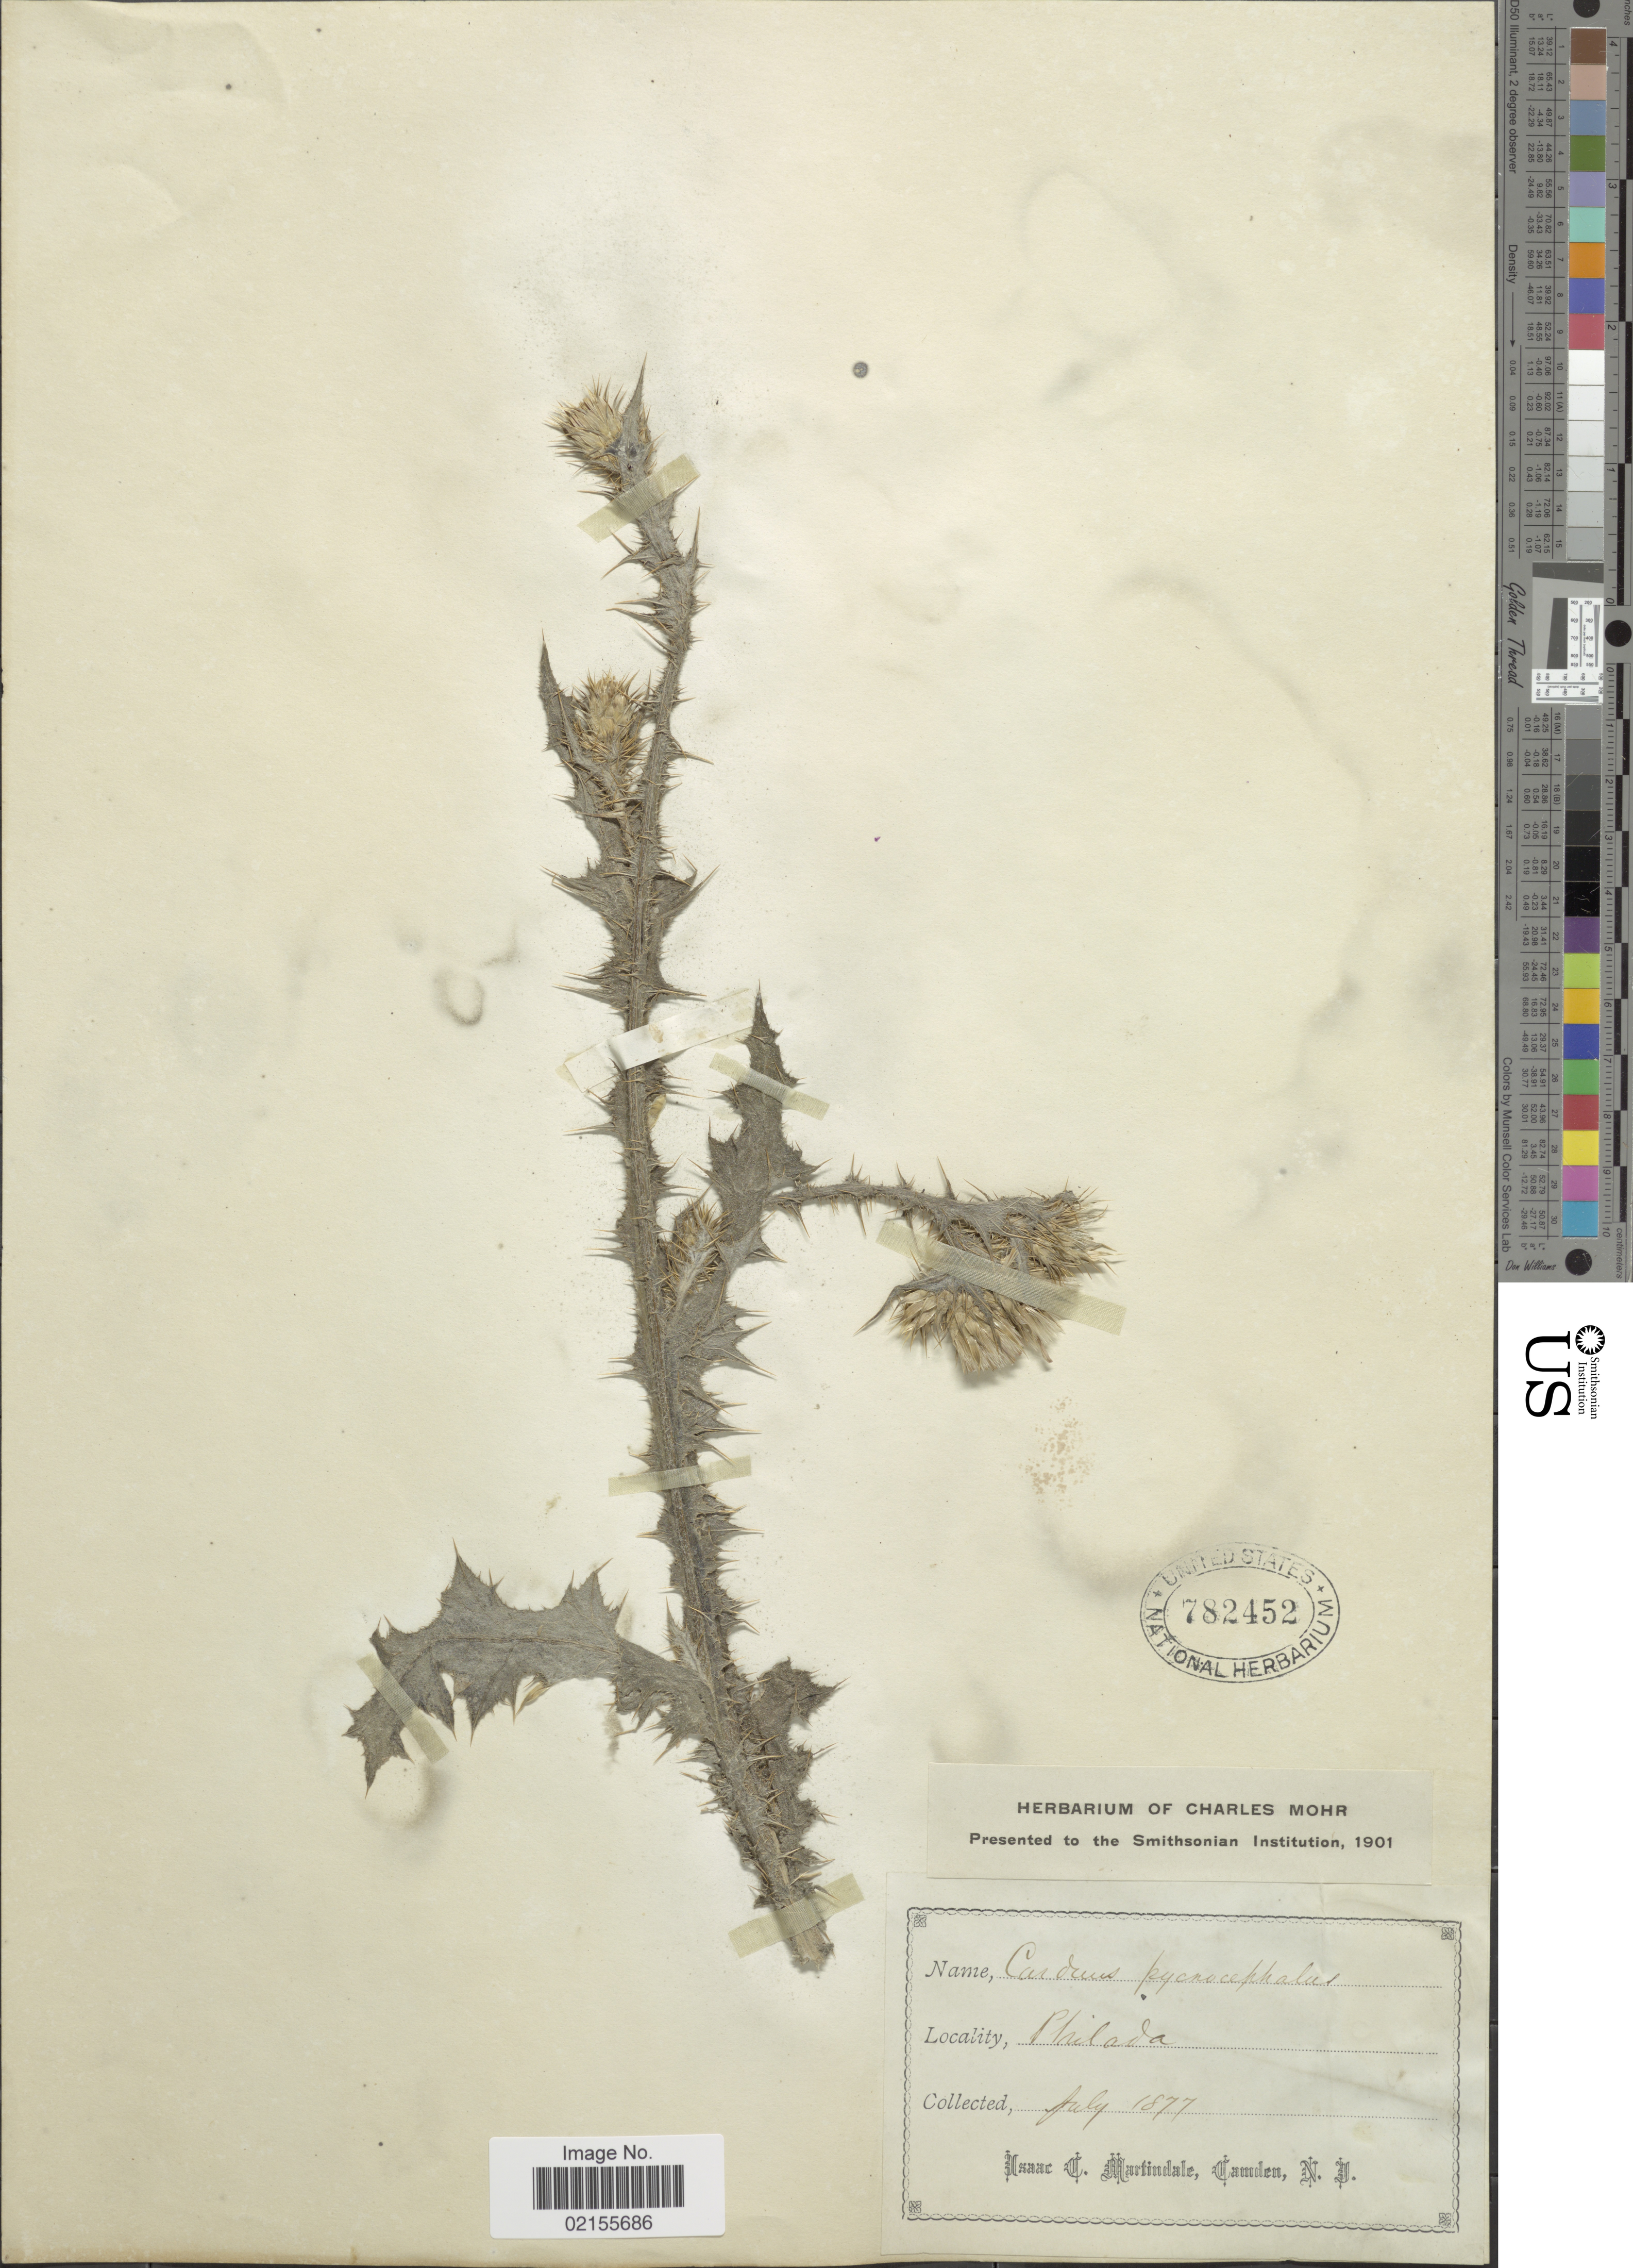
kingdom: Plantae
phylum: Tracheophyta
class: Magnoliopsida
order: Asterales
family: Asteraceae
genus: Carduus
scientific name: Carduus pycnocephalus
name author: L.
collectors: I. C. Martindale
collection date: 1877-07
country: United States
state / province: Pennsylvania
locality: Philadelphia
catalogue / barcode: US 782452